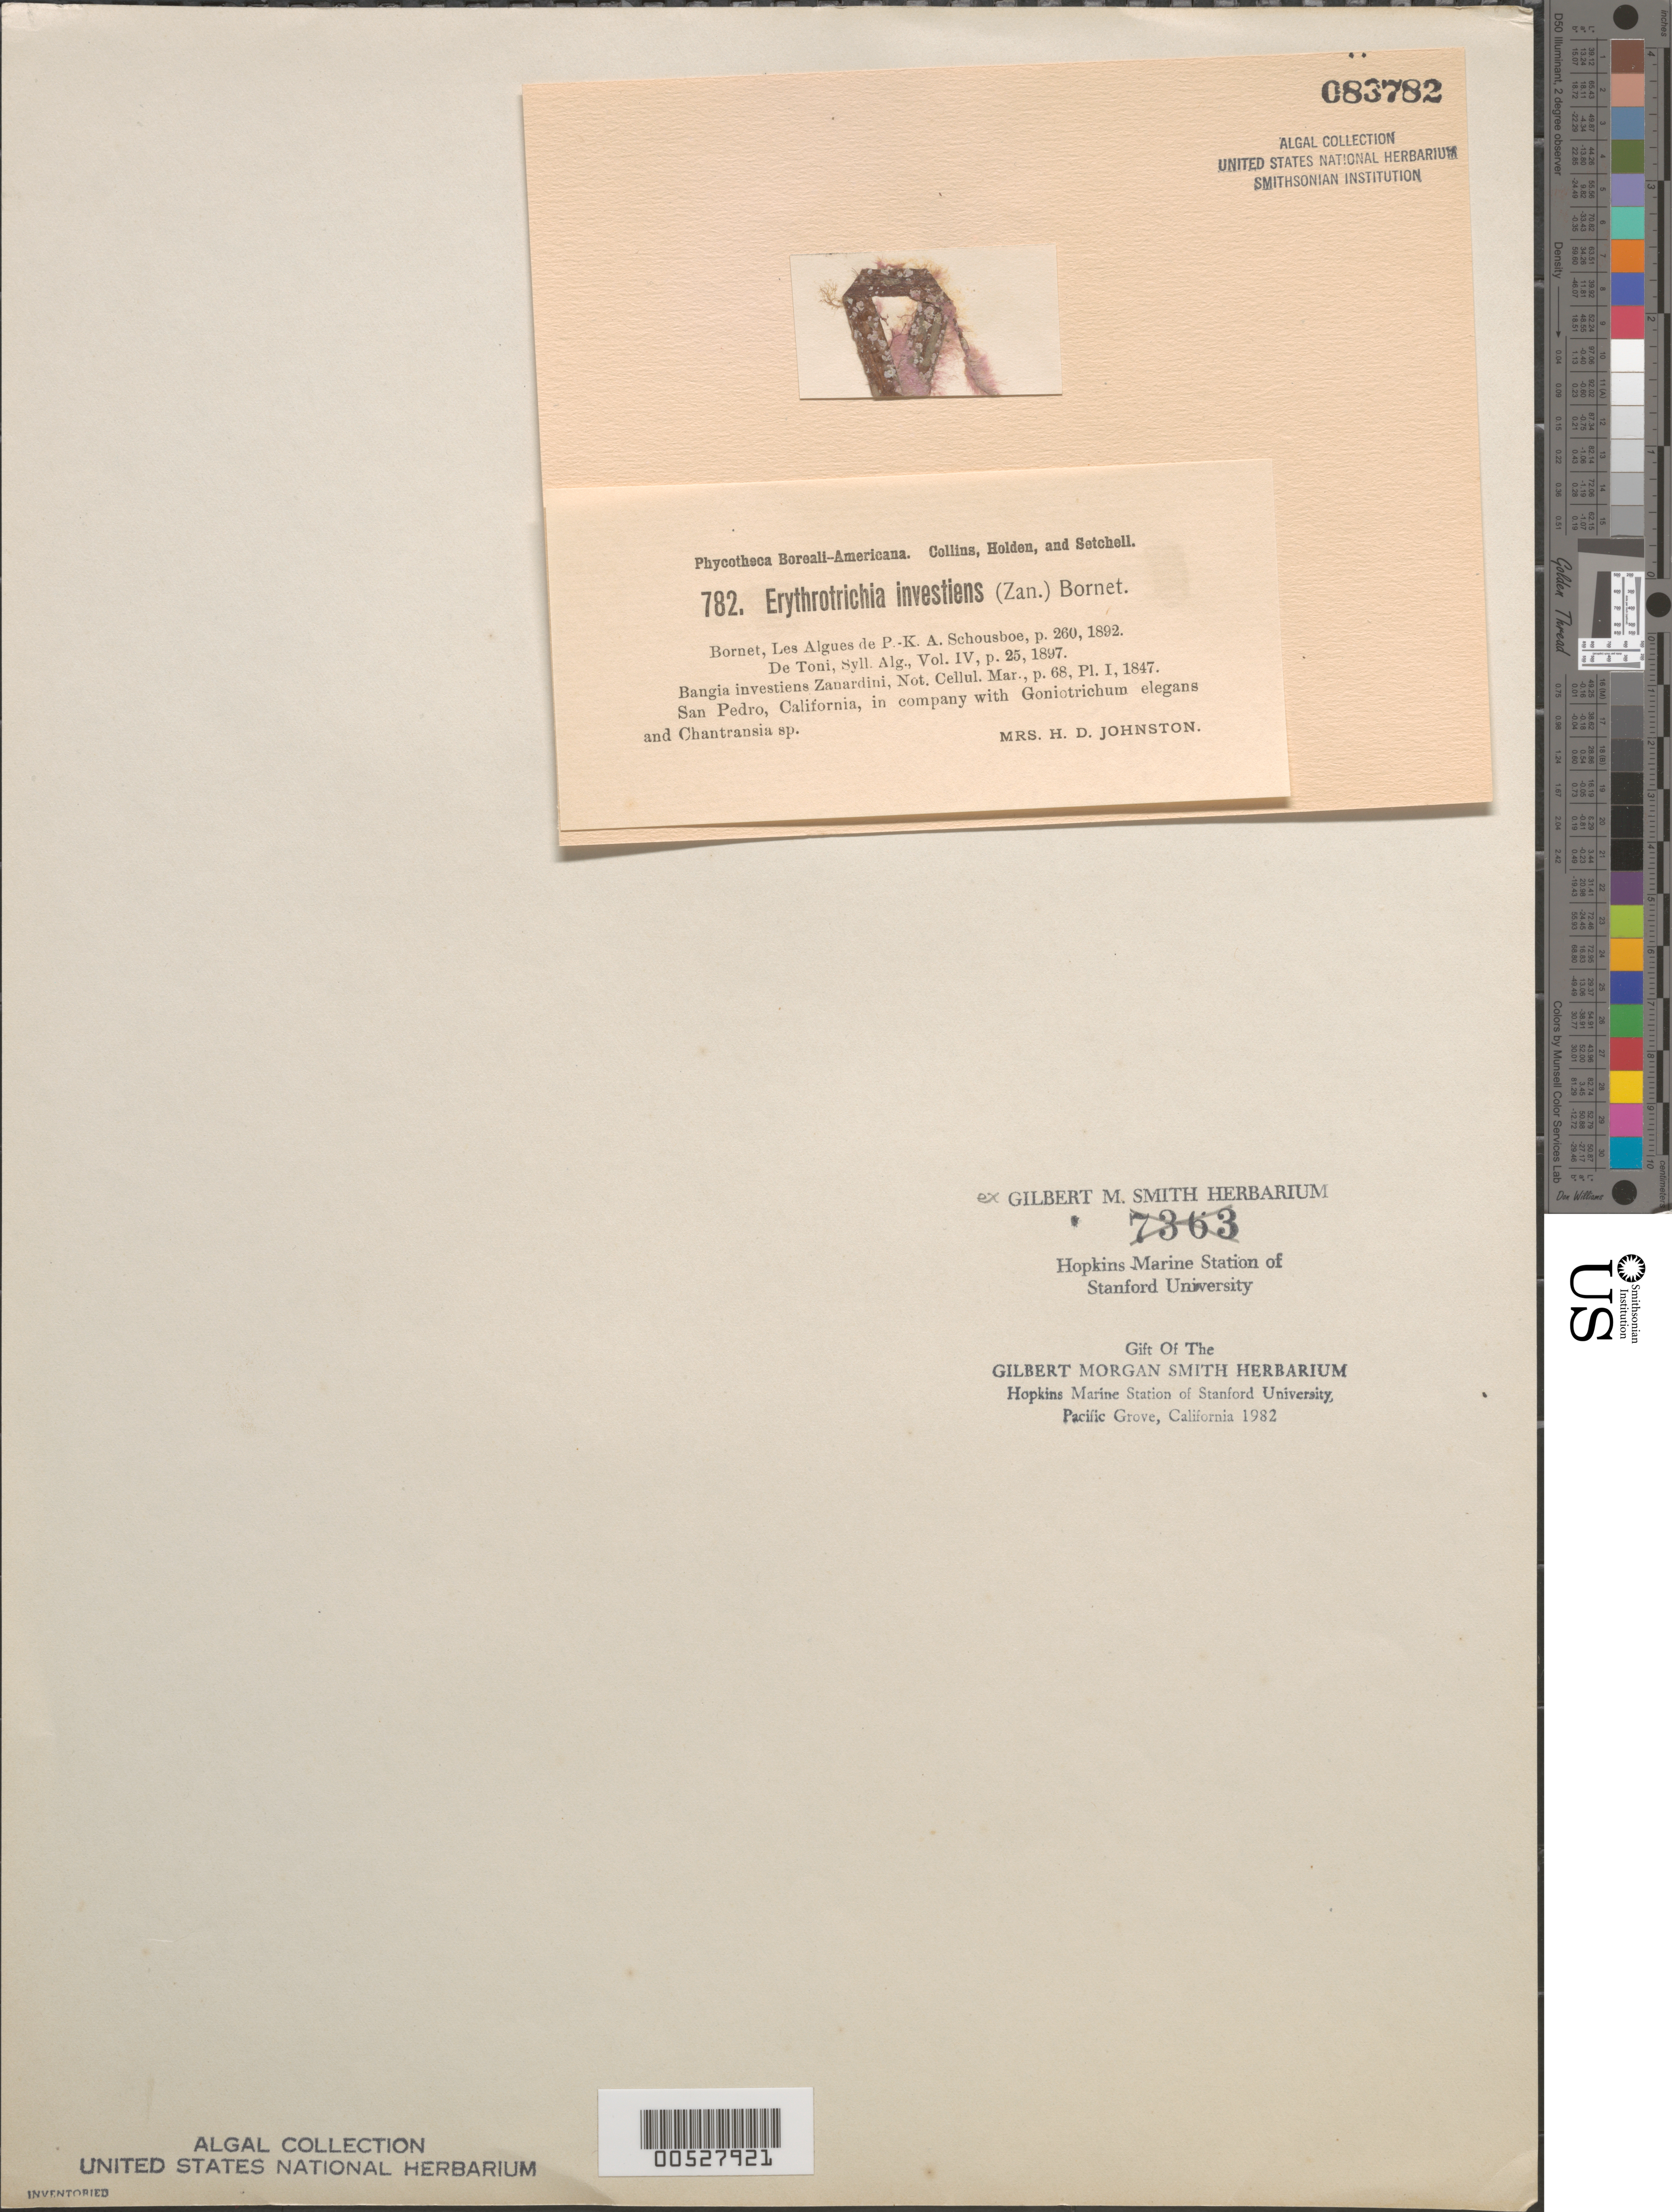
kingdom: Plantae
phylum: Rhodophyta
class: Compsopogonophyceae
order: Erythropeltidales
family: Erythrotrichiaceae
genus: Erythrotrichia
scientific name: Erythrotrichia investiens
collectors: Mrs. H. D. Johnston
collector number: PB-A 782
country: United States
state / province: California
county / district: Los Angeles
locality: San Pedro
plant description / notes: Collins, Holden & Setchell, Phycotheca Boreali-Americana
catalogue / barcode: US 83782